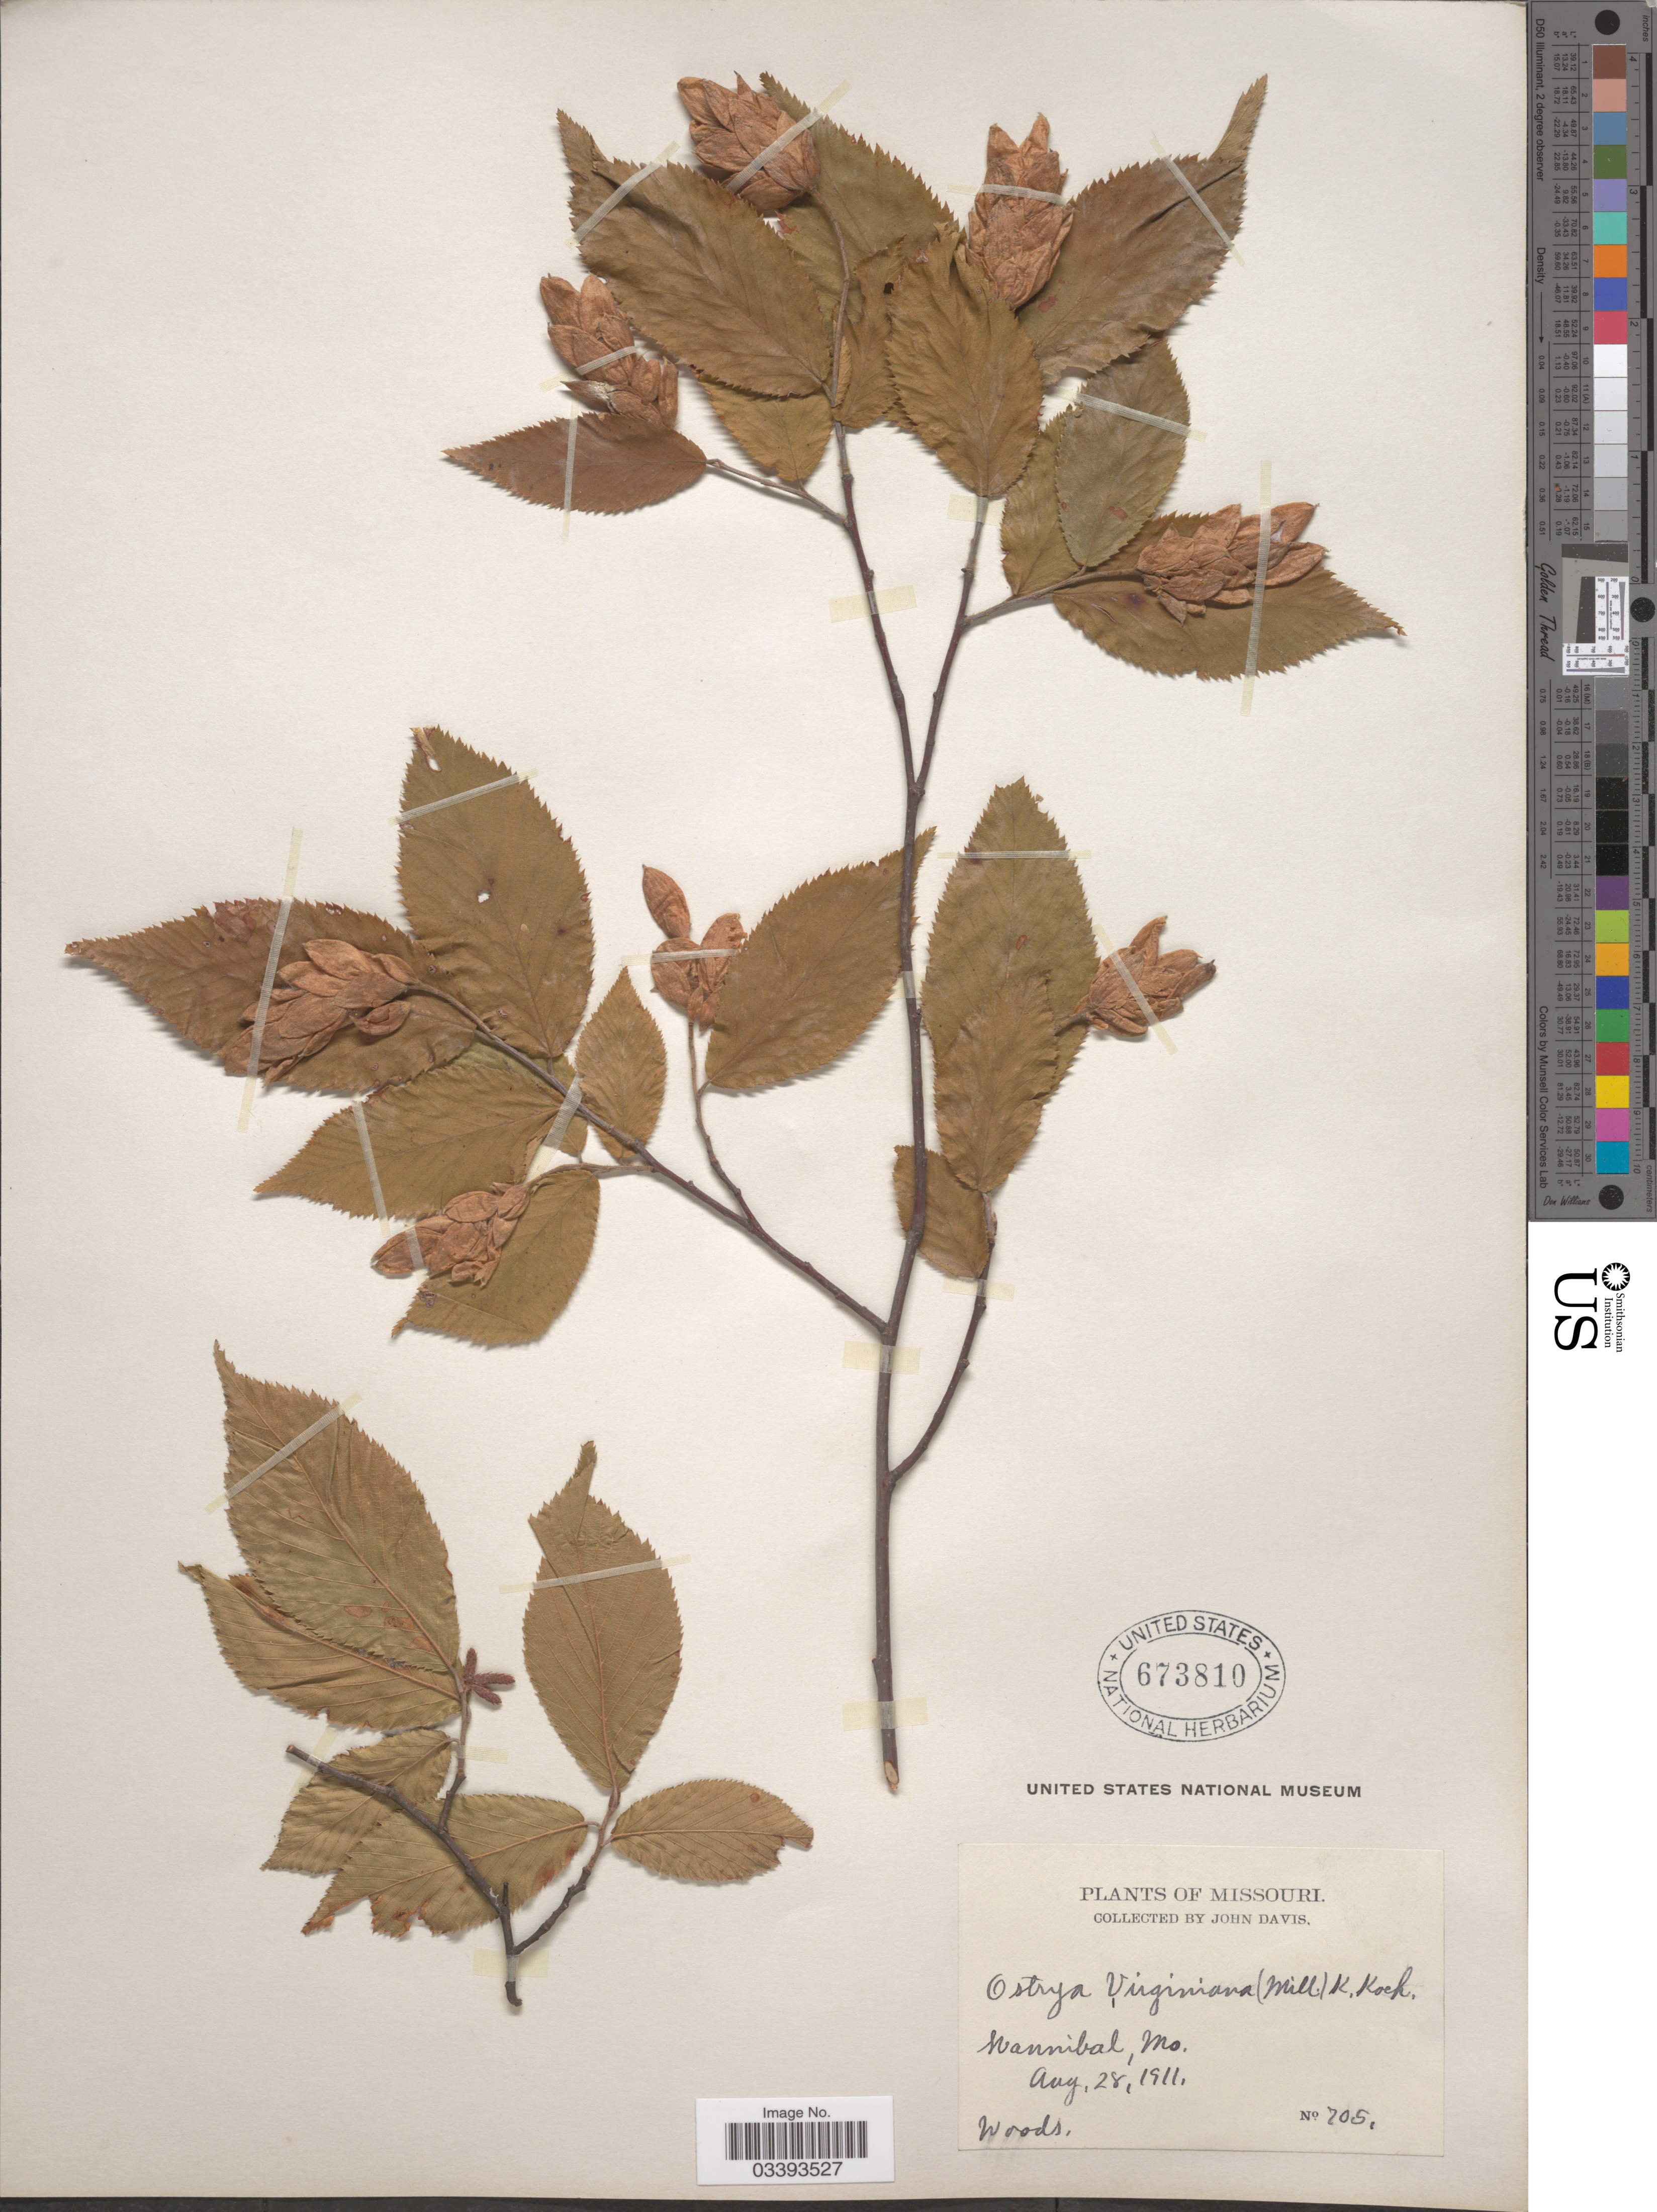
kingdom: Plantae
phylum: Tracheophyta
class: Magnoliopsida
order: Fagales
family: Betulaceae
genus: Ostrya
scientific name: Ostrya virginiana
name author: (Mill.) K. Koch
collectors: J. Davis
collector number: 705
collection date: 1911-08-28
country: United States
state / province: Missouri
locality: Hannibal, Mo.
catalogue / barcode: US 673810